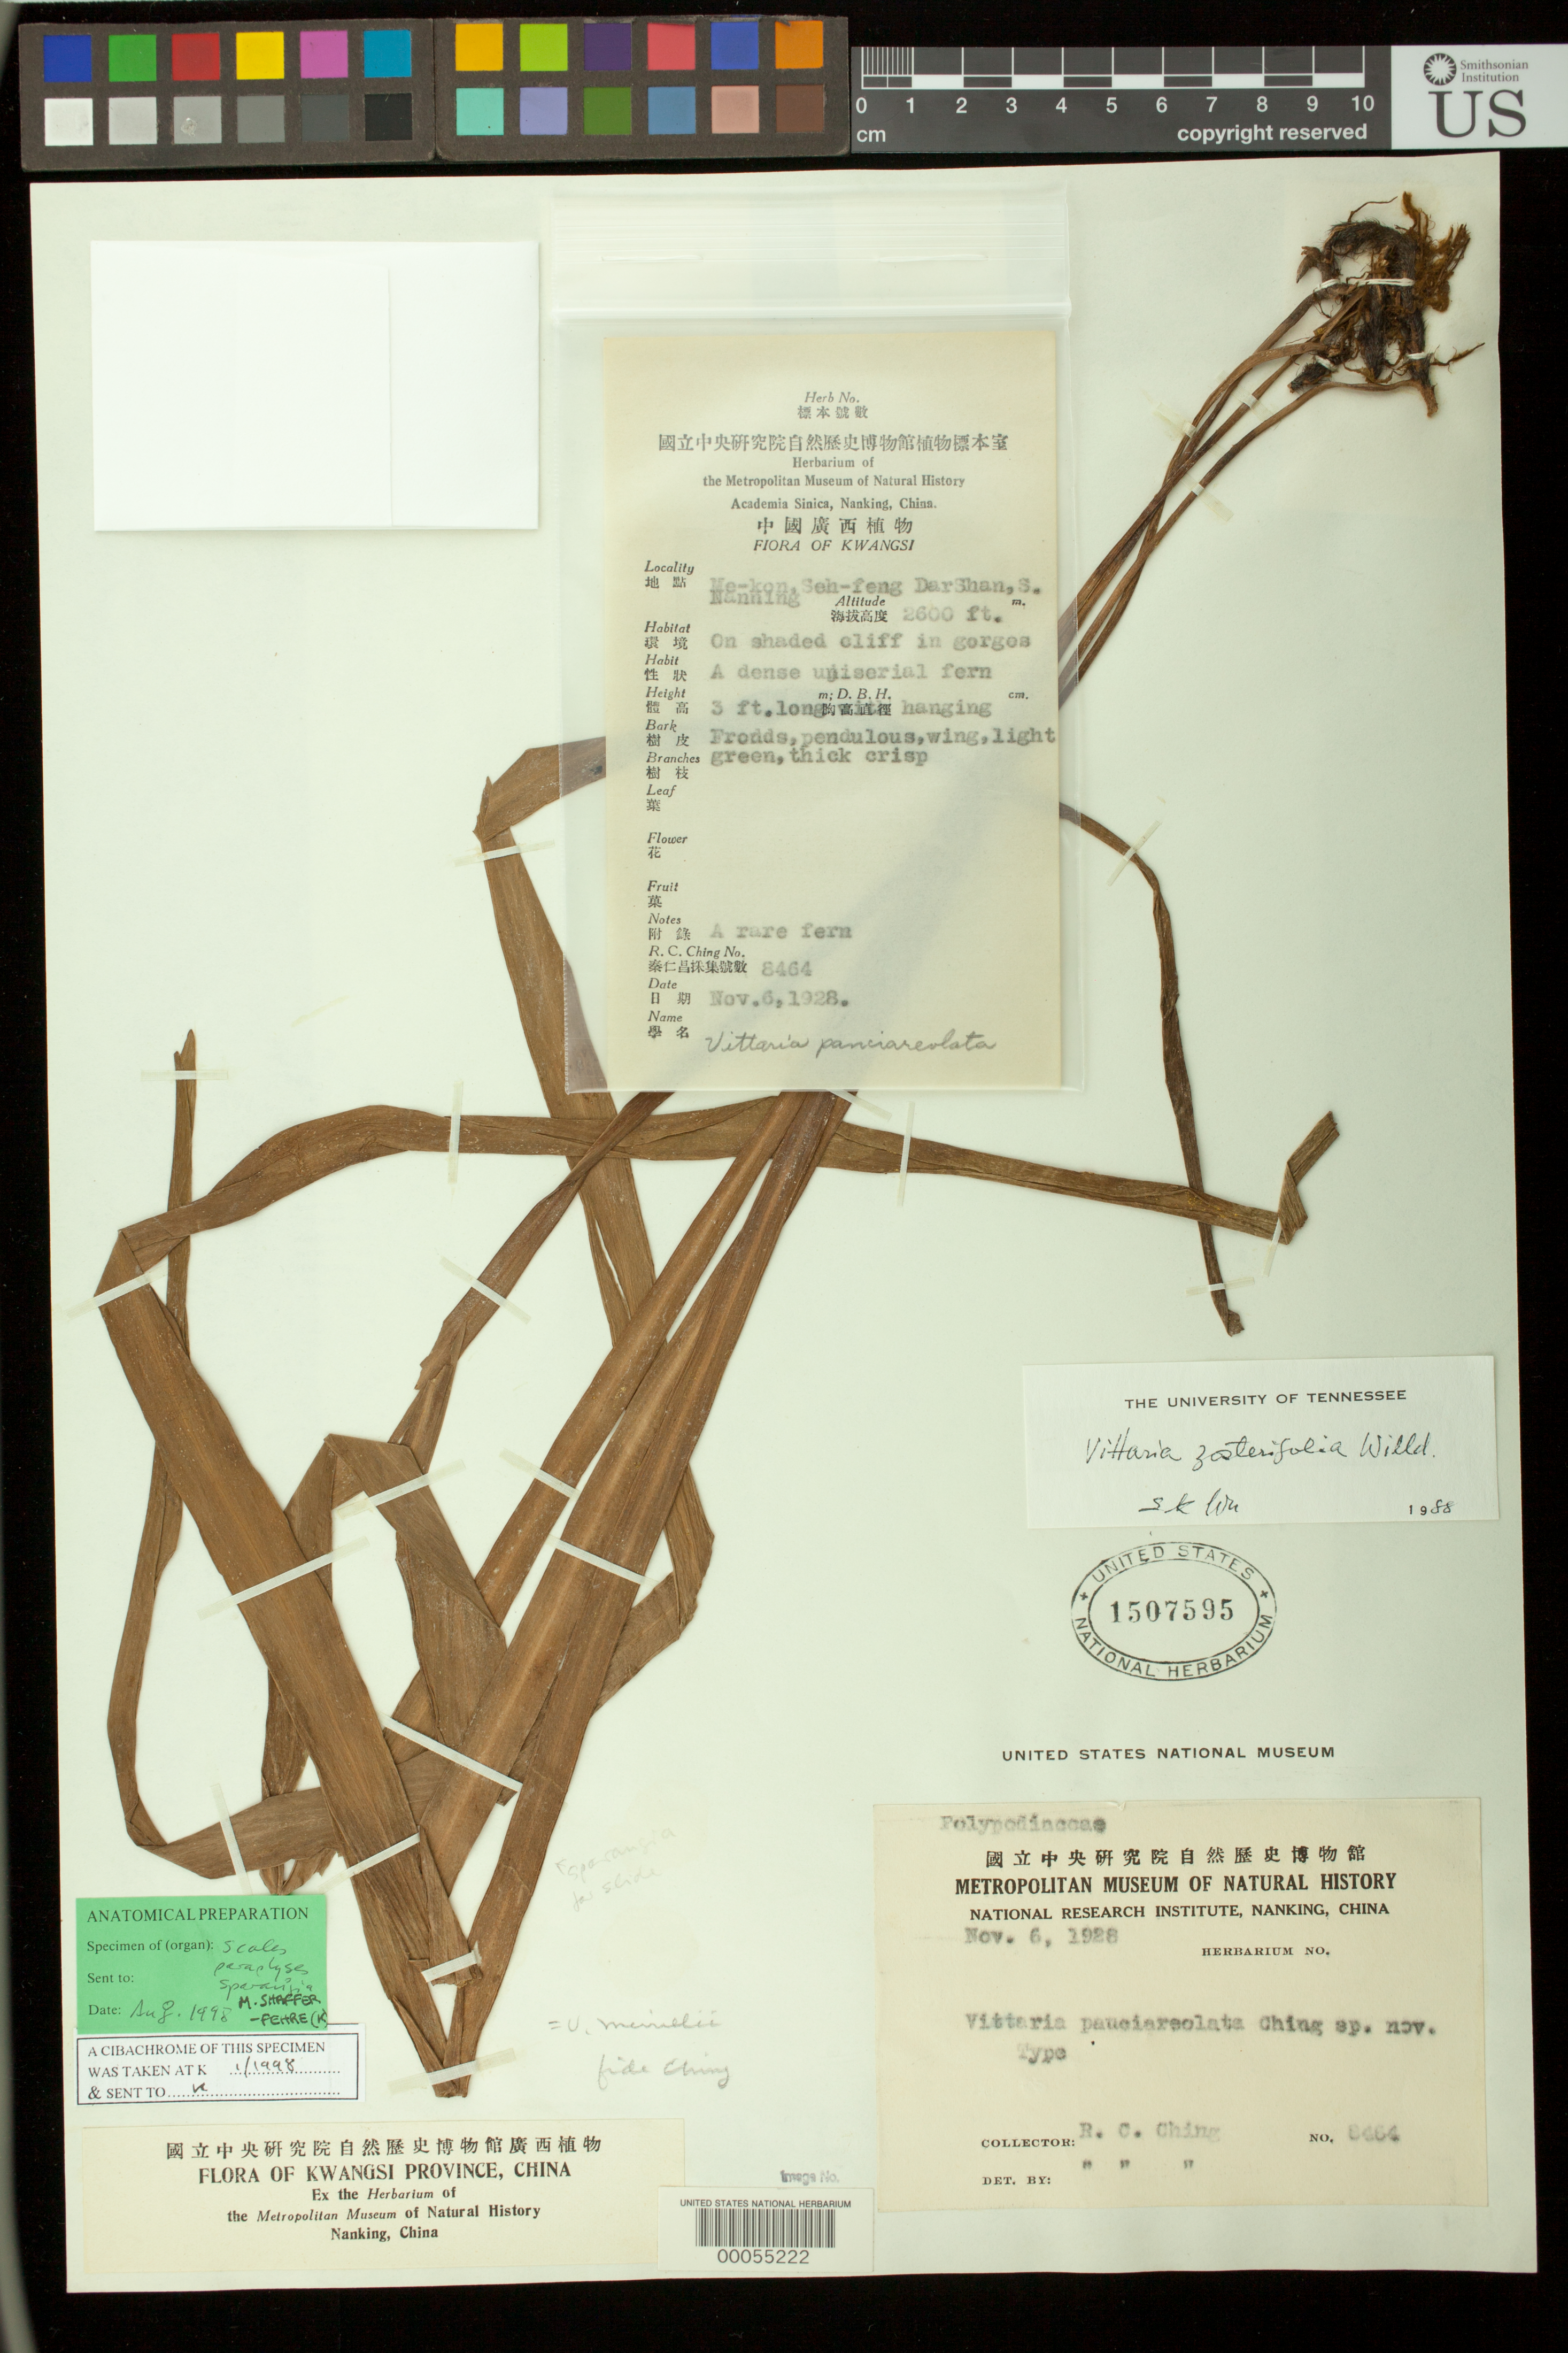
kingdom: Plantae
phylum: Tracheophyta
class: Polypodiopsida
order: Polypodiales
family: Pteridaceae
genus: Vittaria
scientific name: Vittaria pauciareolata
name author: Ching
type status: Type Collection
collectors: R. C. Ching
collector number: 8464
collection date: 1928-11-06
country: China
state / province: Guangxi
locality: Kwangsi, Me-kon, Seh-feng Dar Shan, S. Nanning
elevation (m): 792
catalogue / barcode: US 1507595